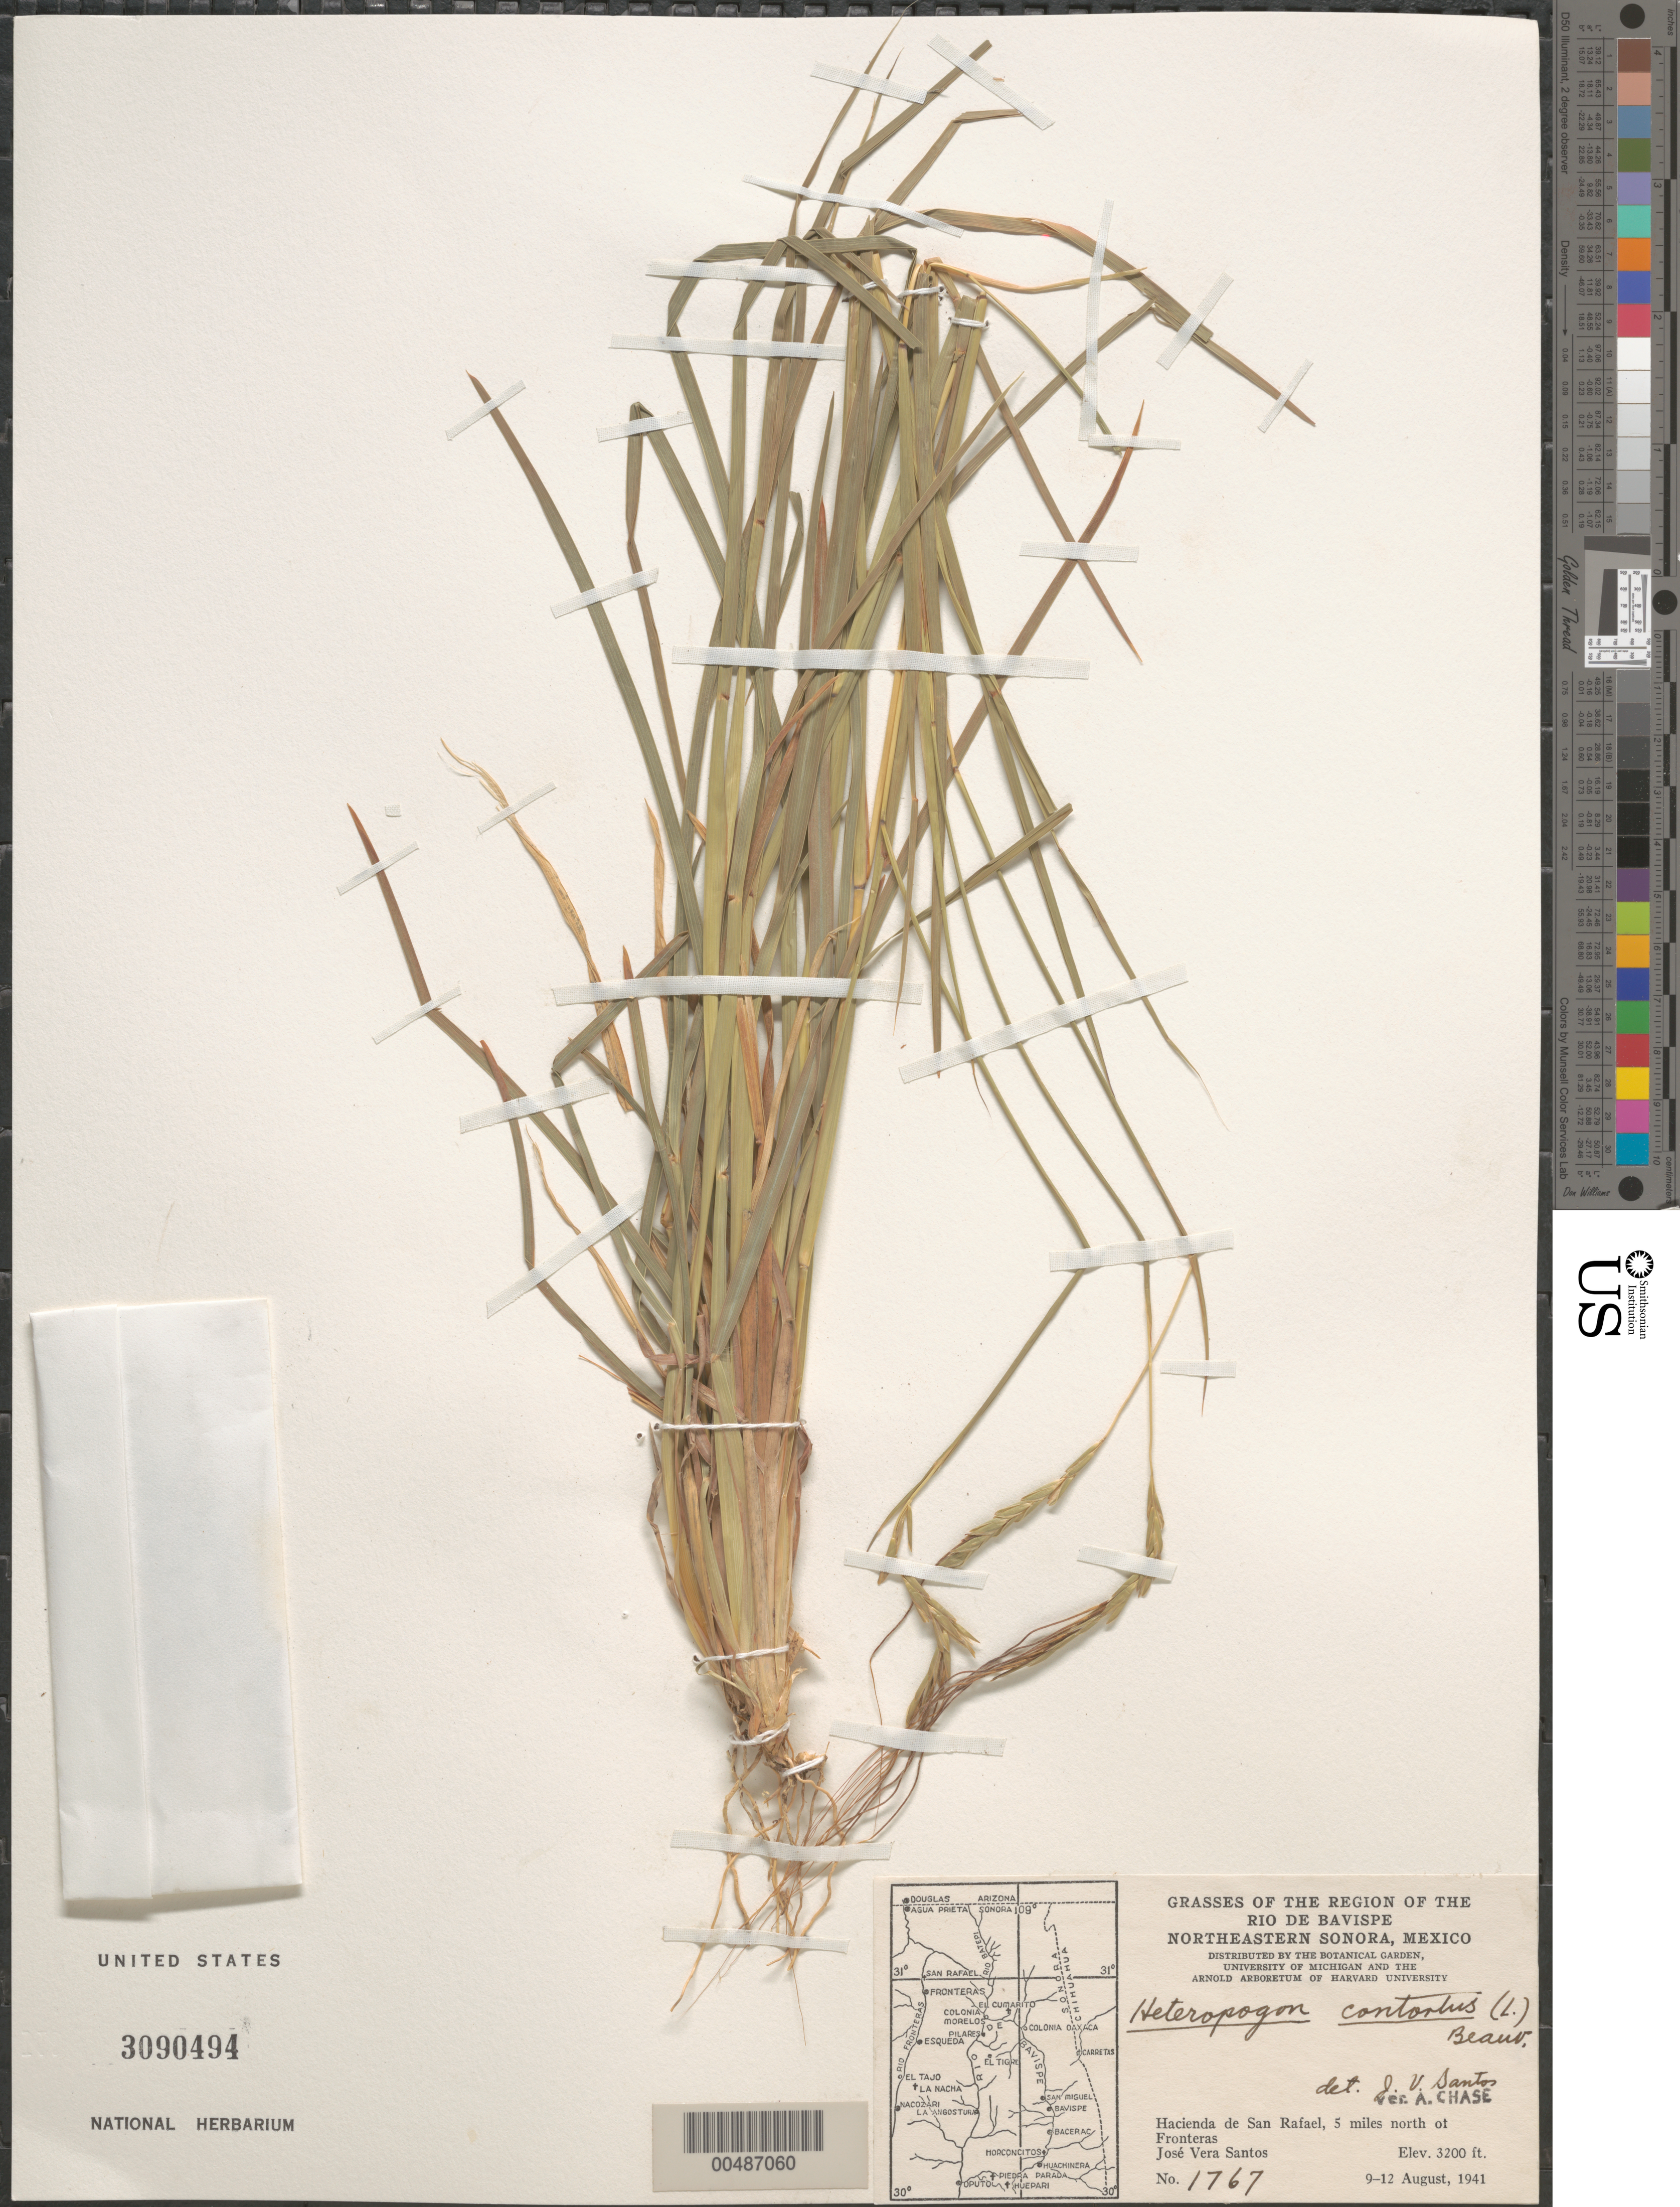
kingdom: Plantae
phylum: Tracheophyta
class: Liliopsida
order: Poales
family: Poaceae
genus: Heteropogon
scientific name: Heteropogon contortus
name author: (L.) P. Beauv. ex Roem. & Schult.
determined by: Santos, J. V.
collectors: J. V. Santos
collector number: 1767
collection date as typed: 9 Aug 1941 to 12 Aug 1941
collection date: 1941-08-09/1941-08-12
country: Mexico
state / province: Sonora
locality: Region of the Rio de Bavispe, NE Sonora, Hacienda de San Rafael, 5 mi N of Fronteras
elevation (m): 975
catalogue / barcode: US 3090494